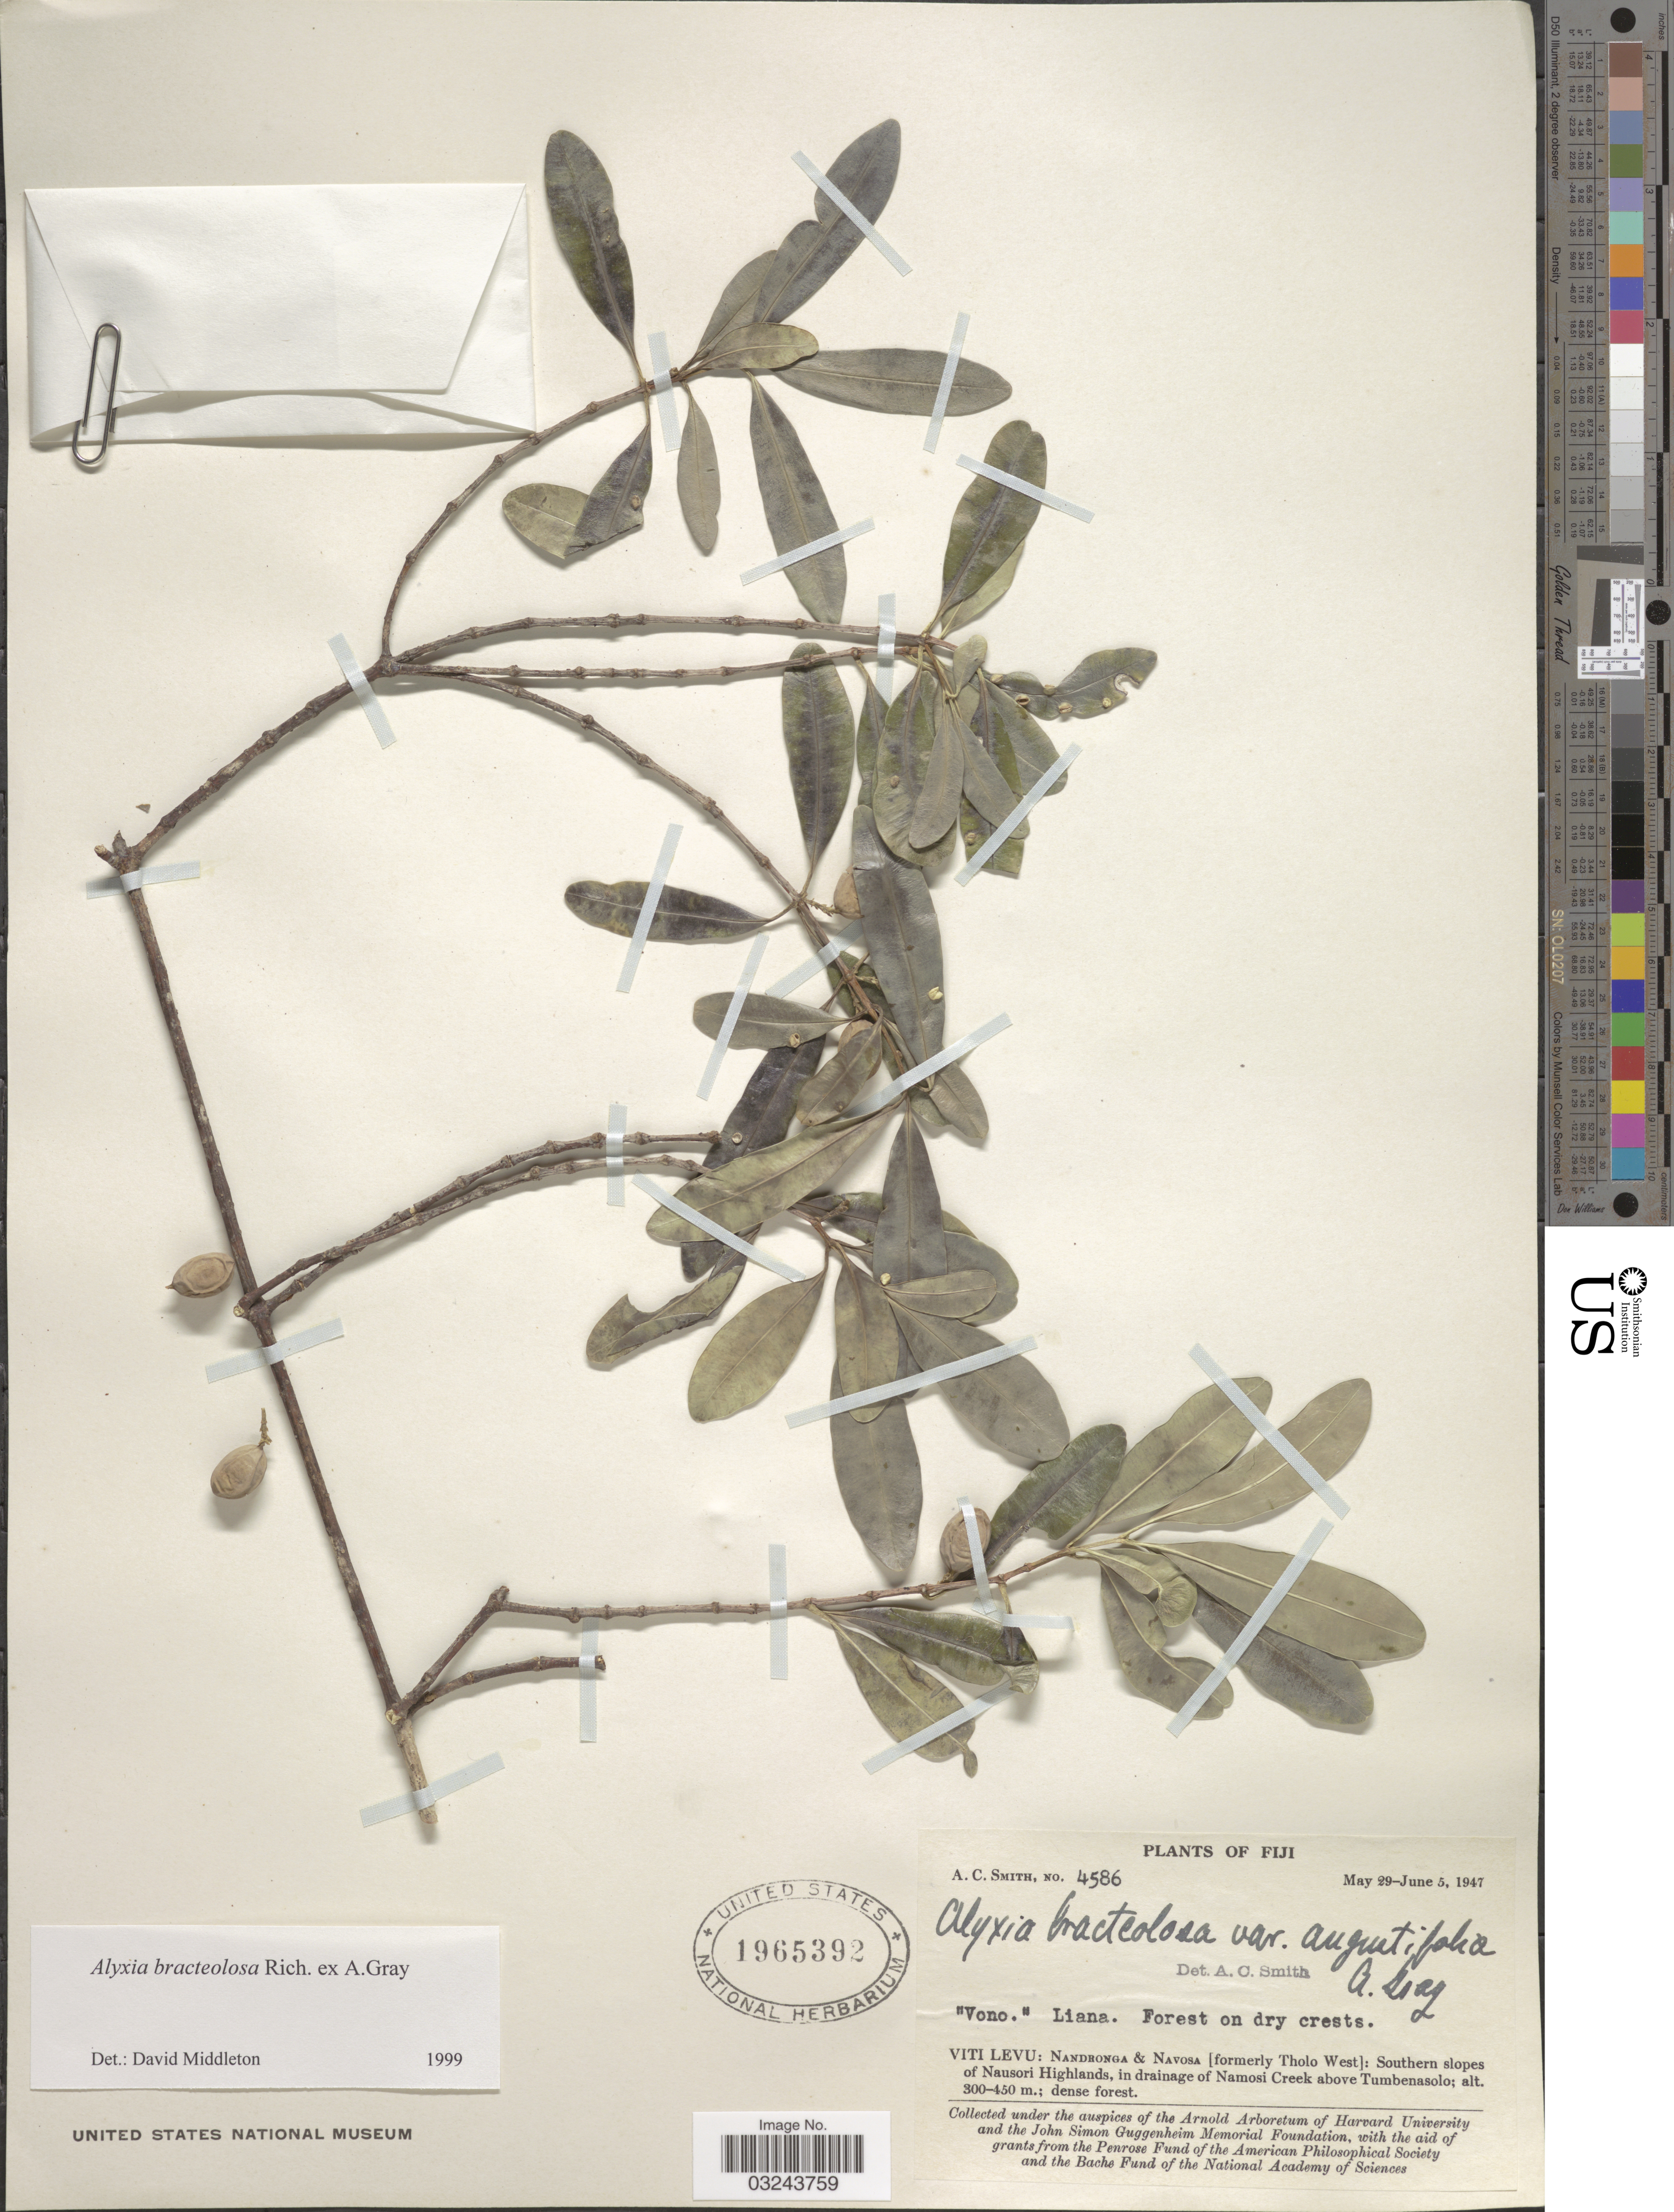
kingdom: Plantae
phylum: Tracheophyta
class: Magnoliopsida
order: Gentianales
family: Apocynaceae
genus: Alyxia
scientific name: Alyxia bracteolosa var. angustifolia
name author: A. Gray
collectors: A. C. Smith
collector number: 4586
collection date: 1947-05-29/1947-06-05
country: Fiji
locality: Viti Levu: Nandronga & Navosa [formerly Tholo West]: Southern slopes of Nausori Highlands, in drainage of Namosi Creek above Tumbenasolo.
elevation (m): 300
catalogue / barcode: US 1965392